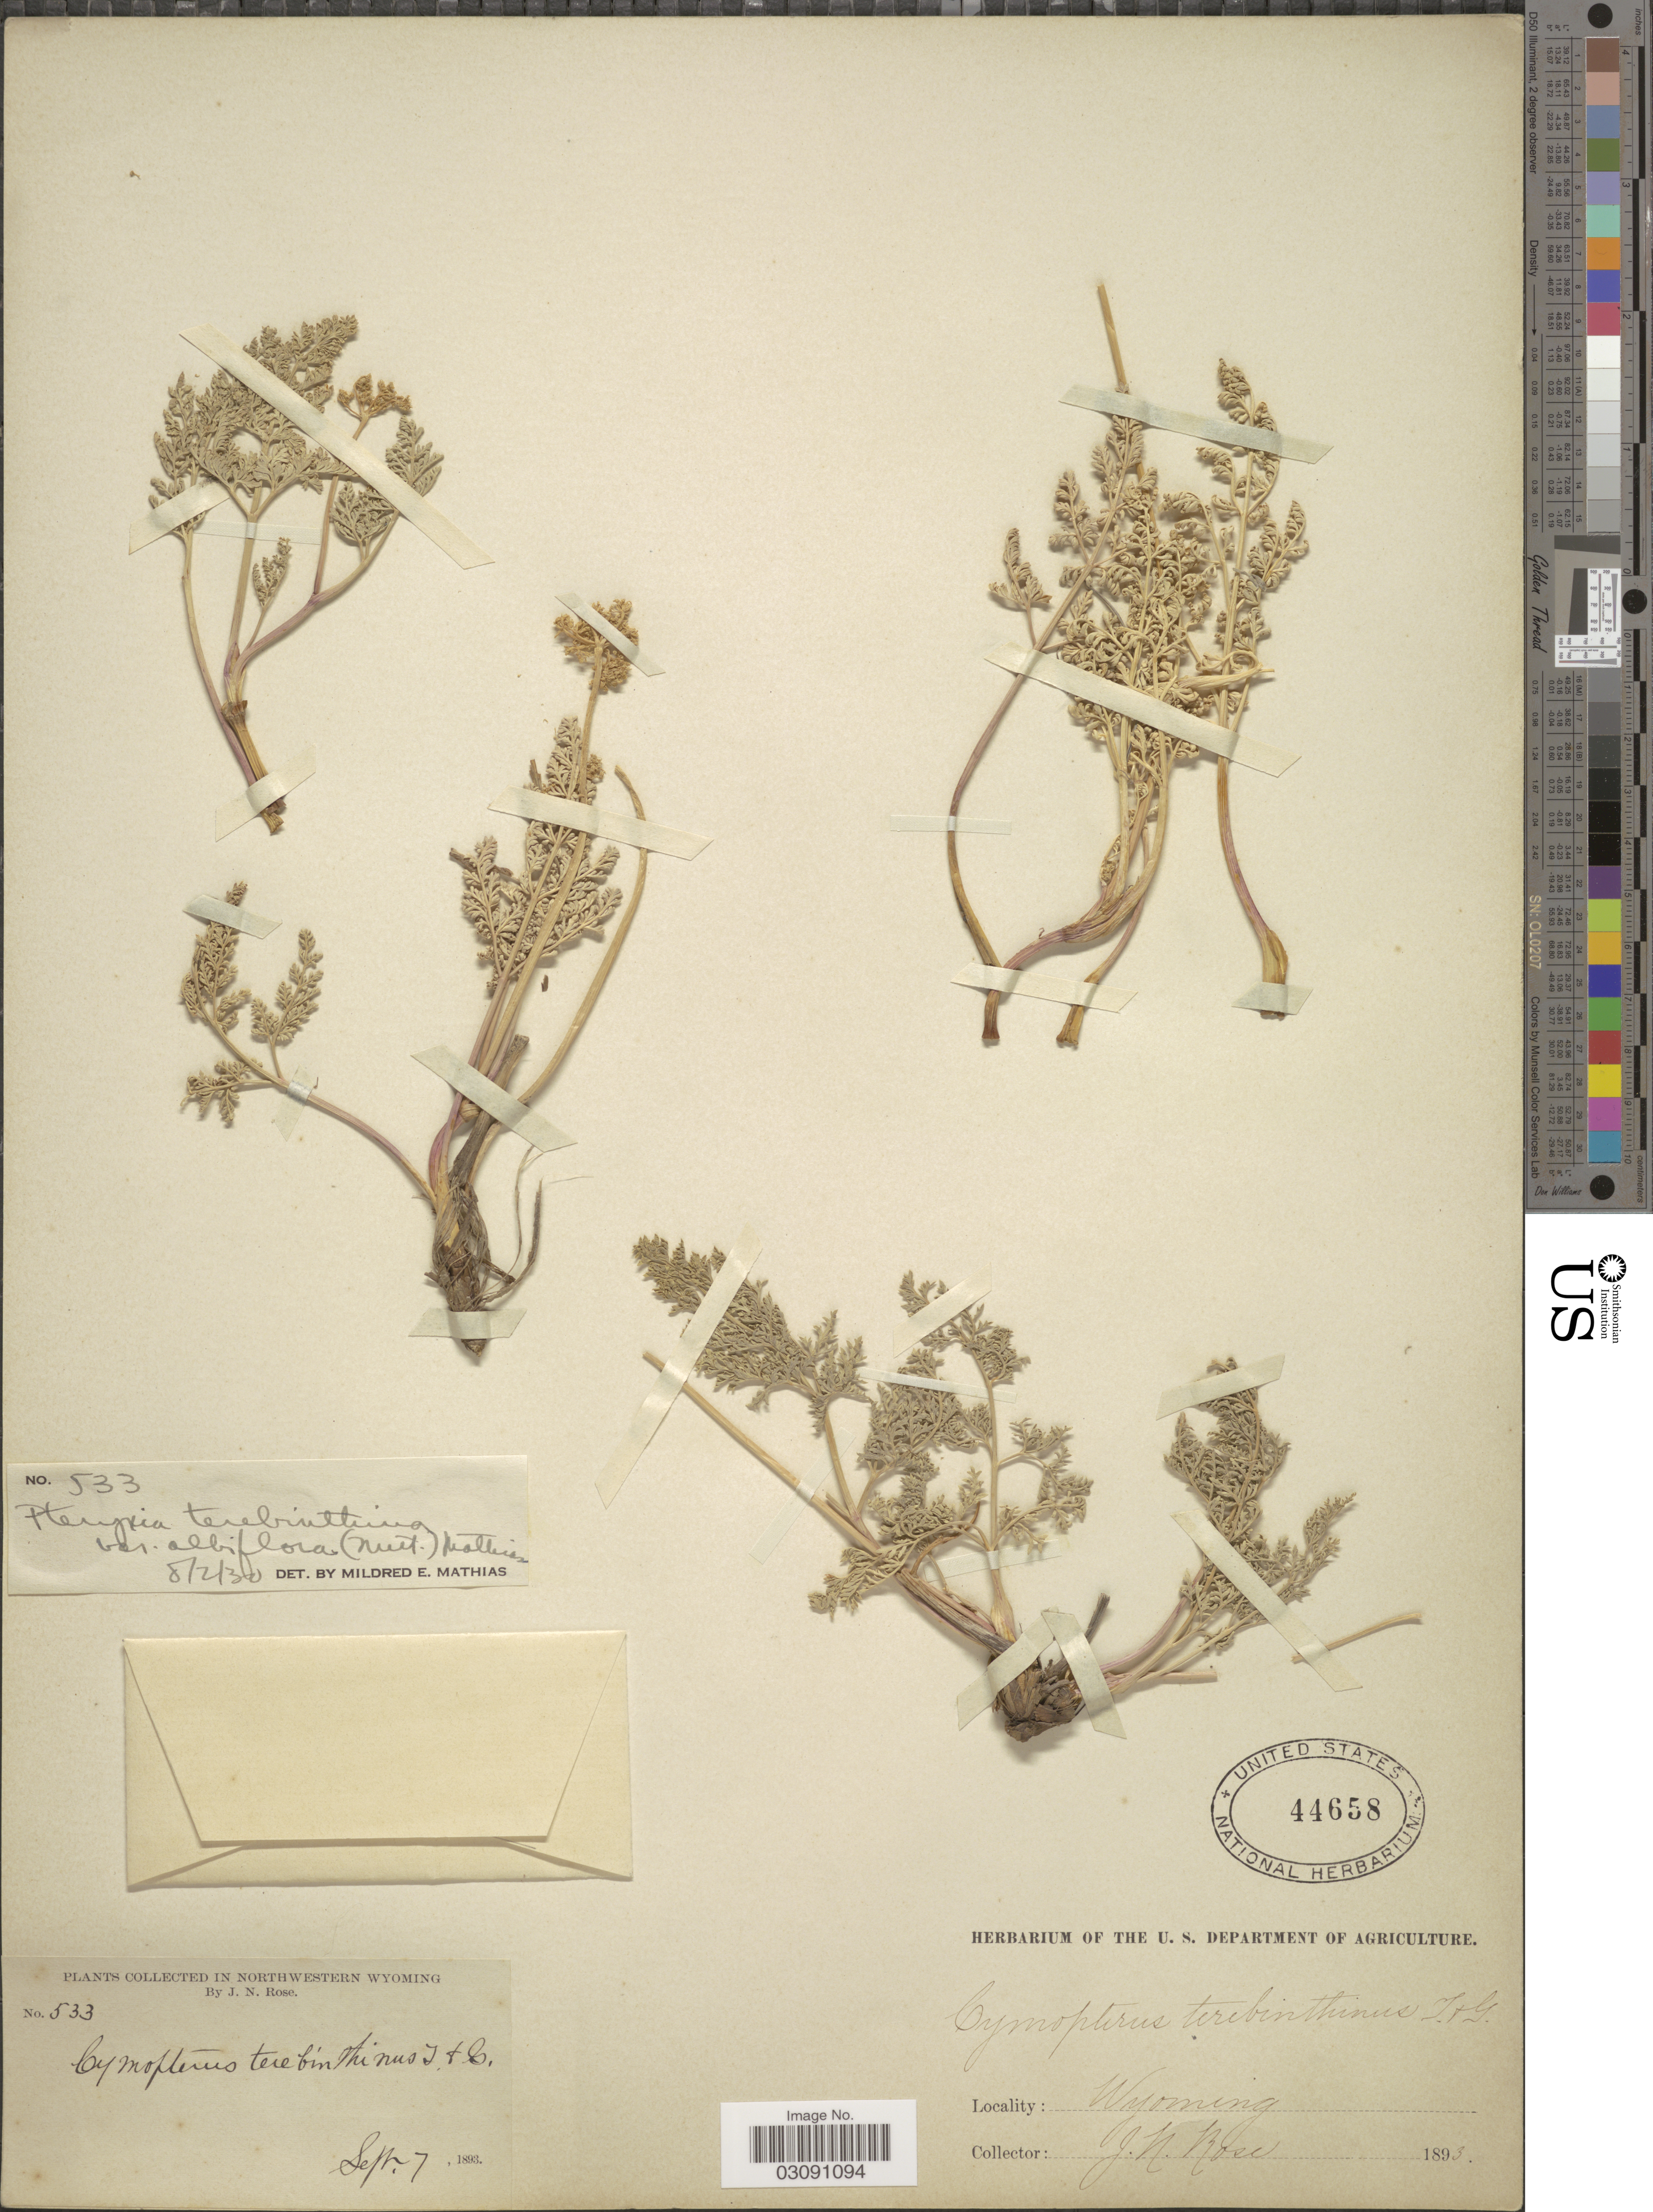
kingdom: Plantae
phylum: Tracheophyta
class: Magnoliopsida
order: Apiales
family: Apiaceae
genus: Pteryxia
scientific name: Pteryxia terebinthina var. albiflora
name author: (Torr. & A. Gray) Mathias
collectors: J. N. Rose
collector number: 533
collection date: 1893-09-07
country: United States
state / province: Wyoming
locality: Northwestern Wyoming.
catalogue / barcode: US 44658